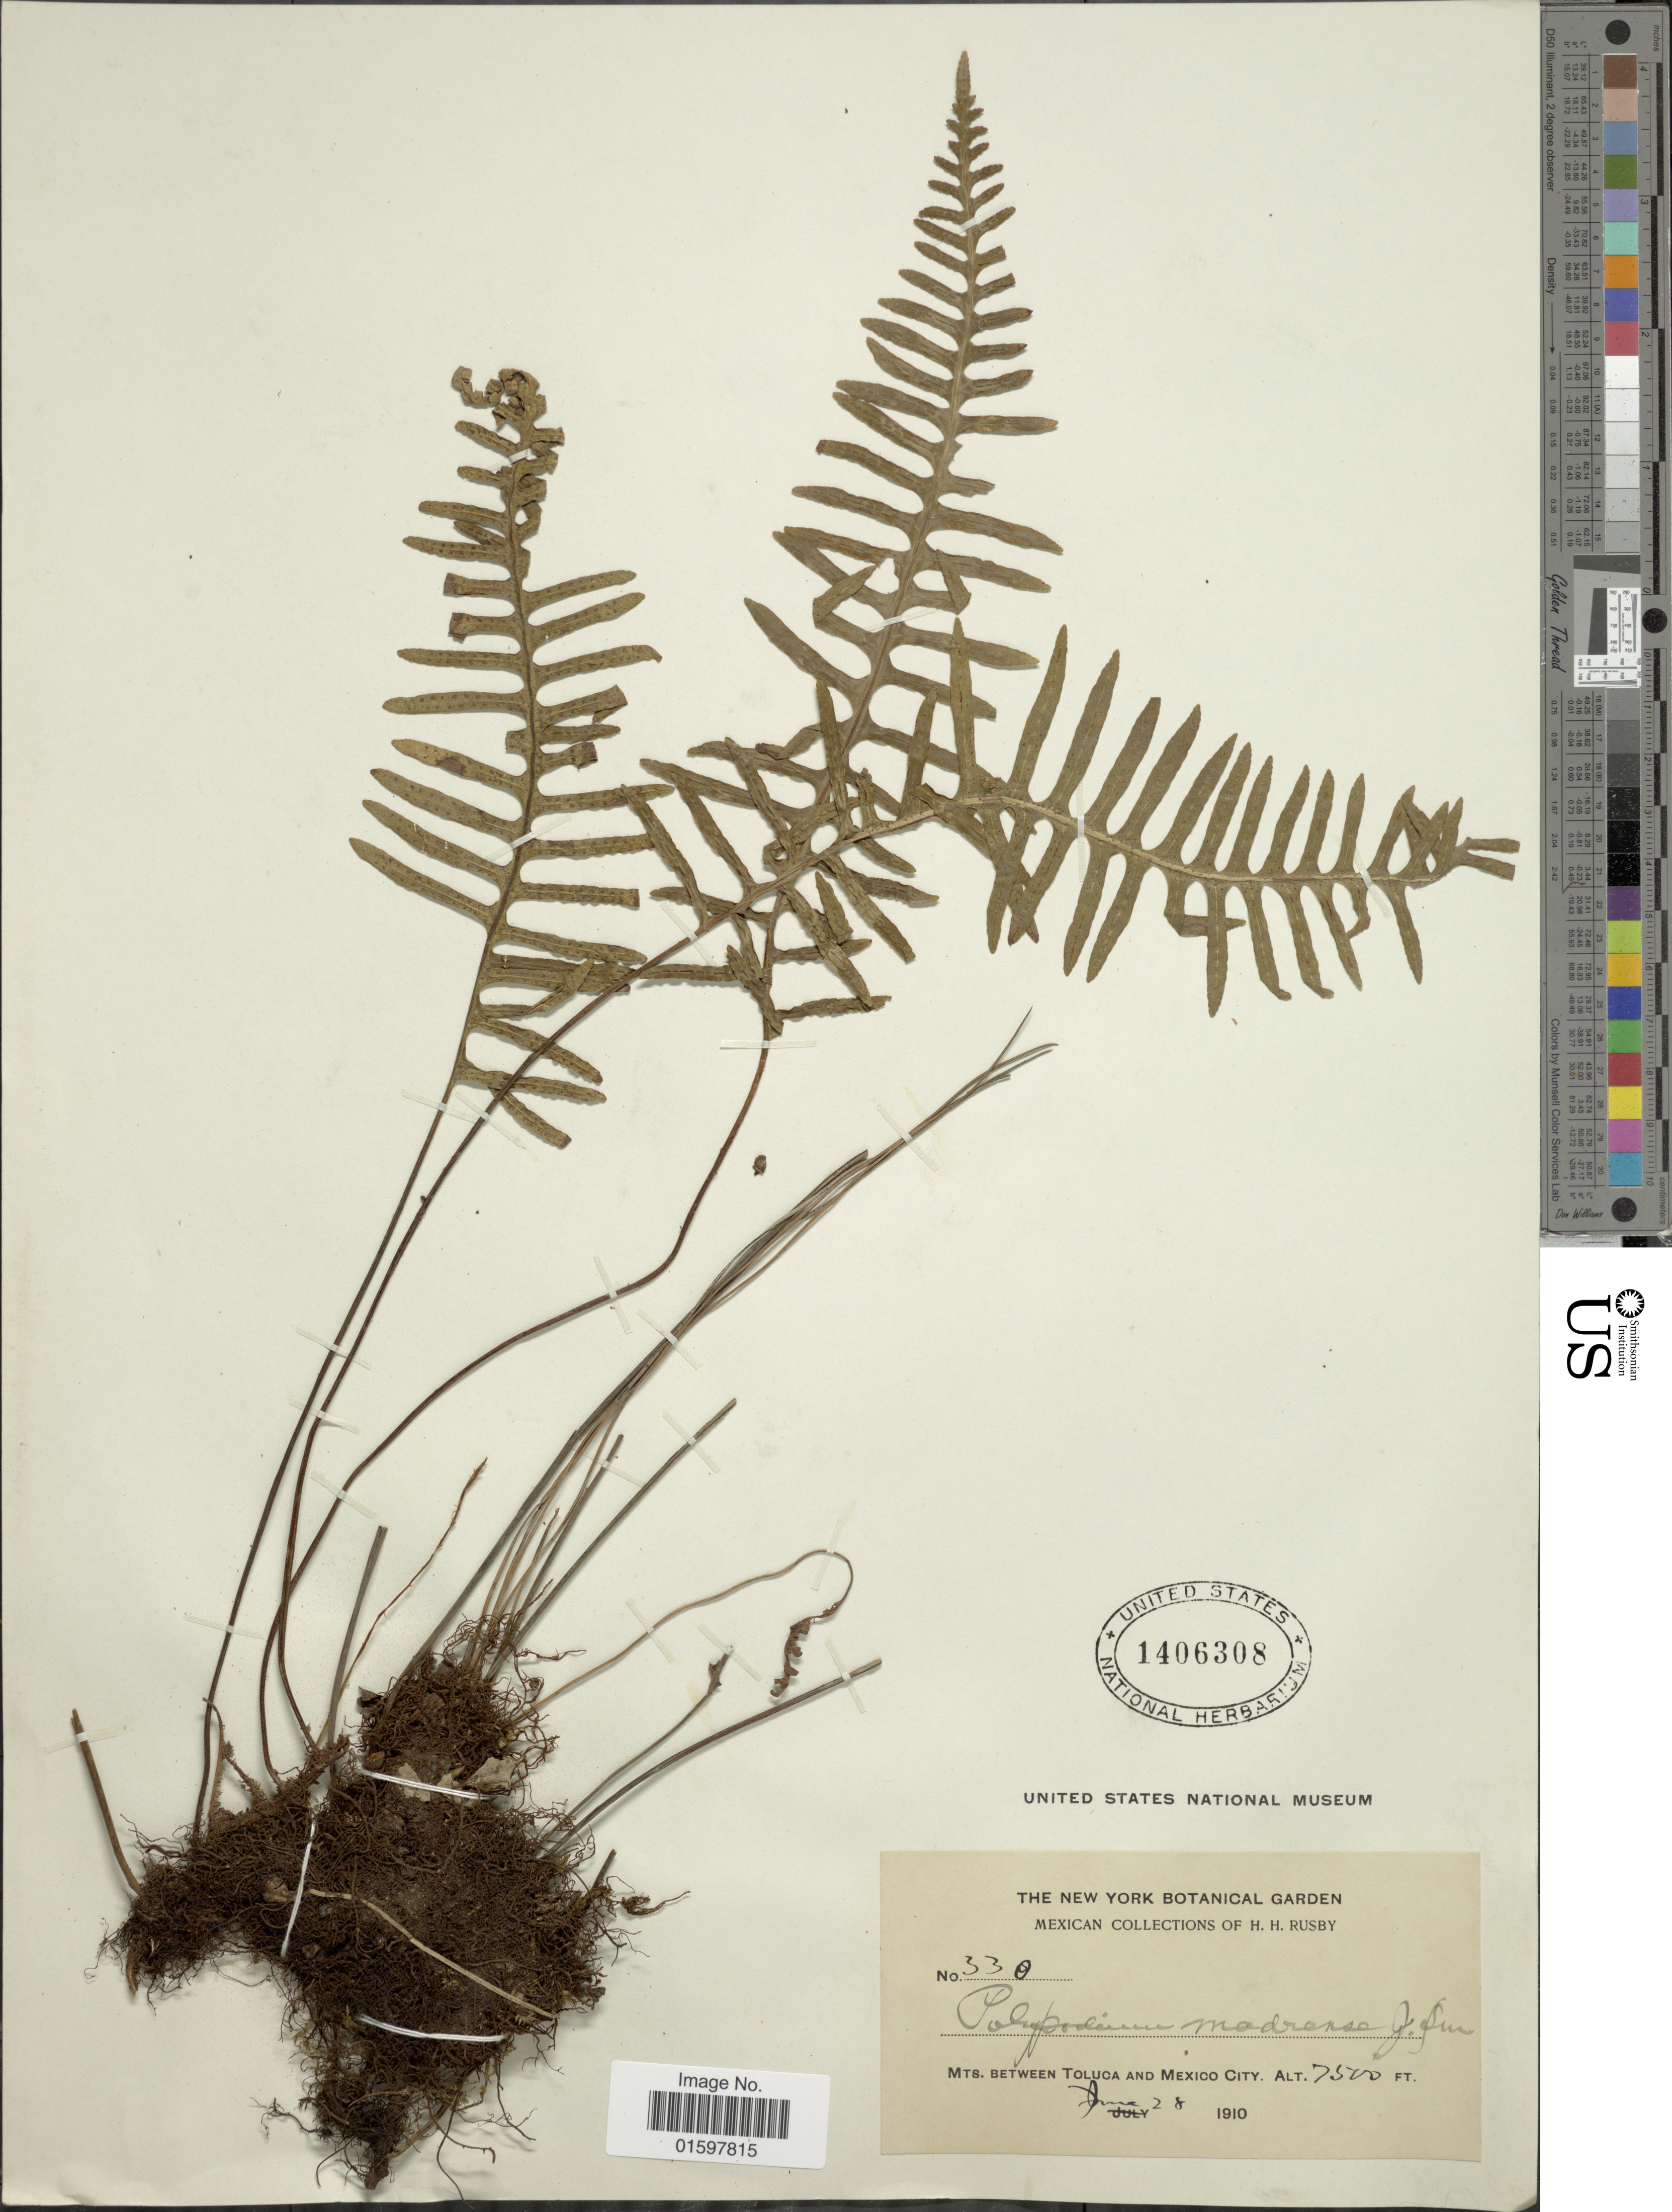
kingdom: Plantae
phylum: Tracheophyta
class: Polypodiopsida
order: Polypodiales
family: Polypodiaceae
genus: Pleopeltis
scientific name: Pleopeltis madrense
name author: (J. Sm.) A.R. Sm. & Tejero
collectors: H. H. Rusby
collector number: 330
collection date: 1910-06-28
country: Mexico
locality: Mts. between Toluca and Mexico City.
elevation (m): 2286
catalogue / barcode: US 1406308